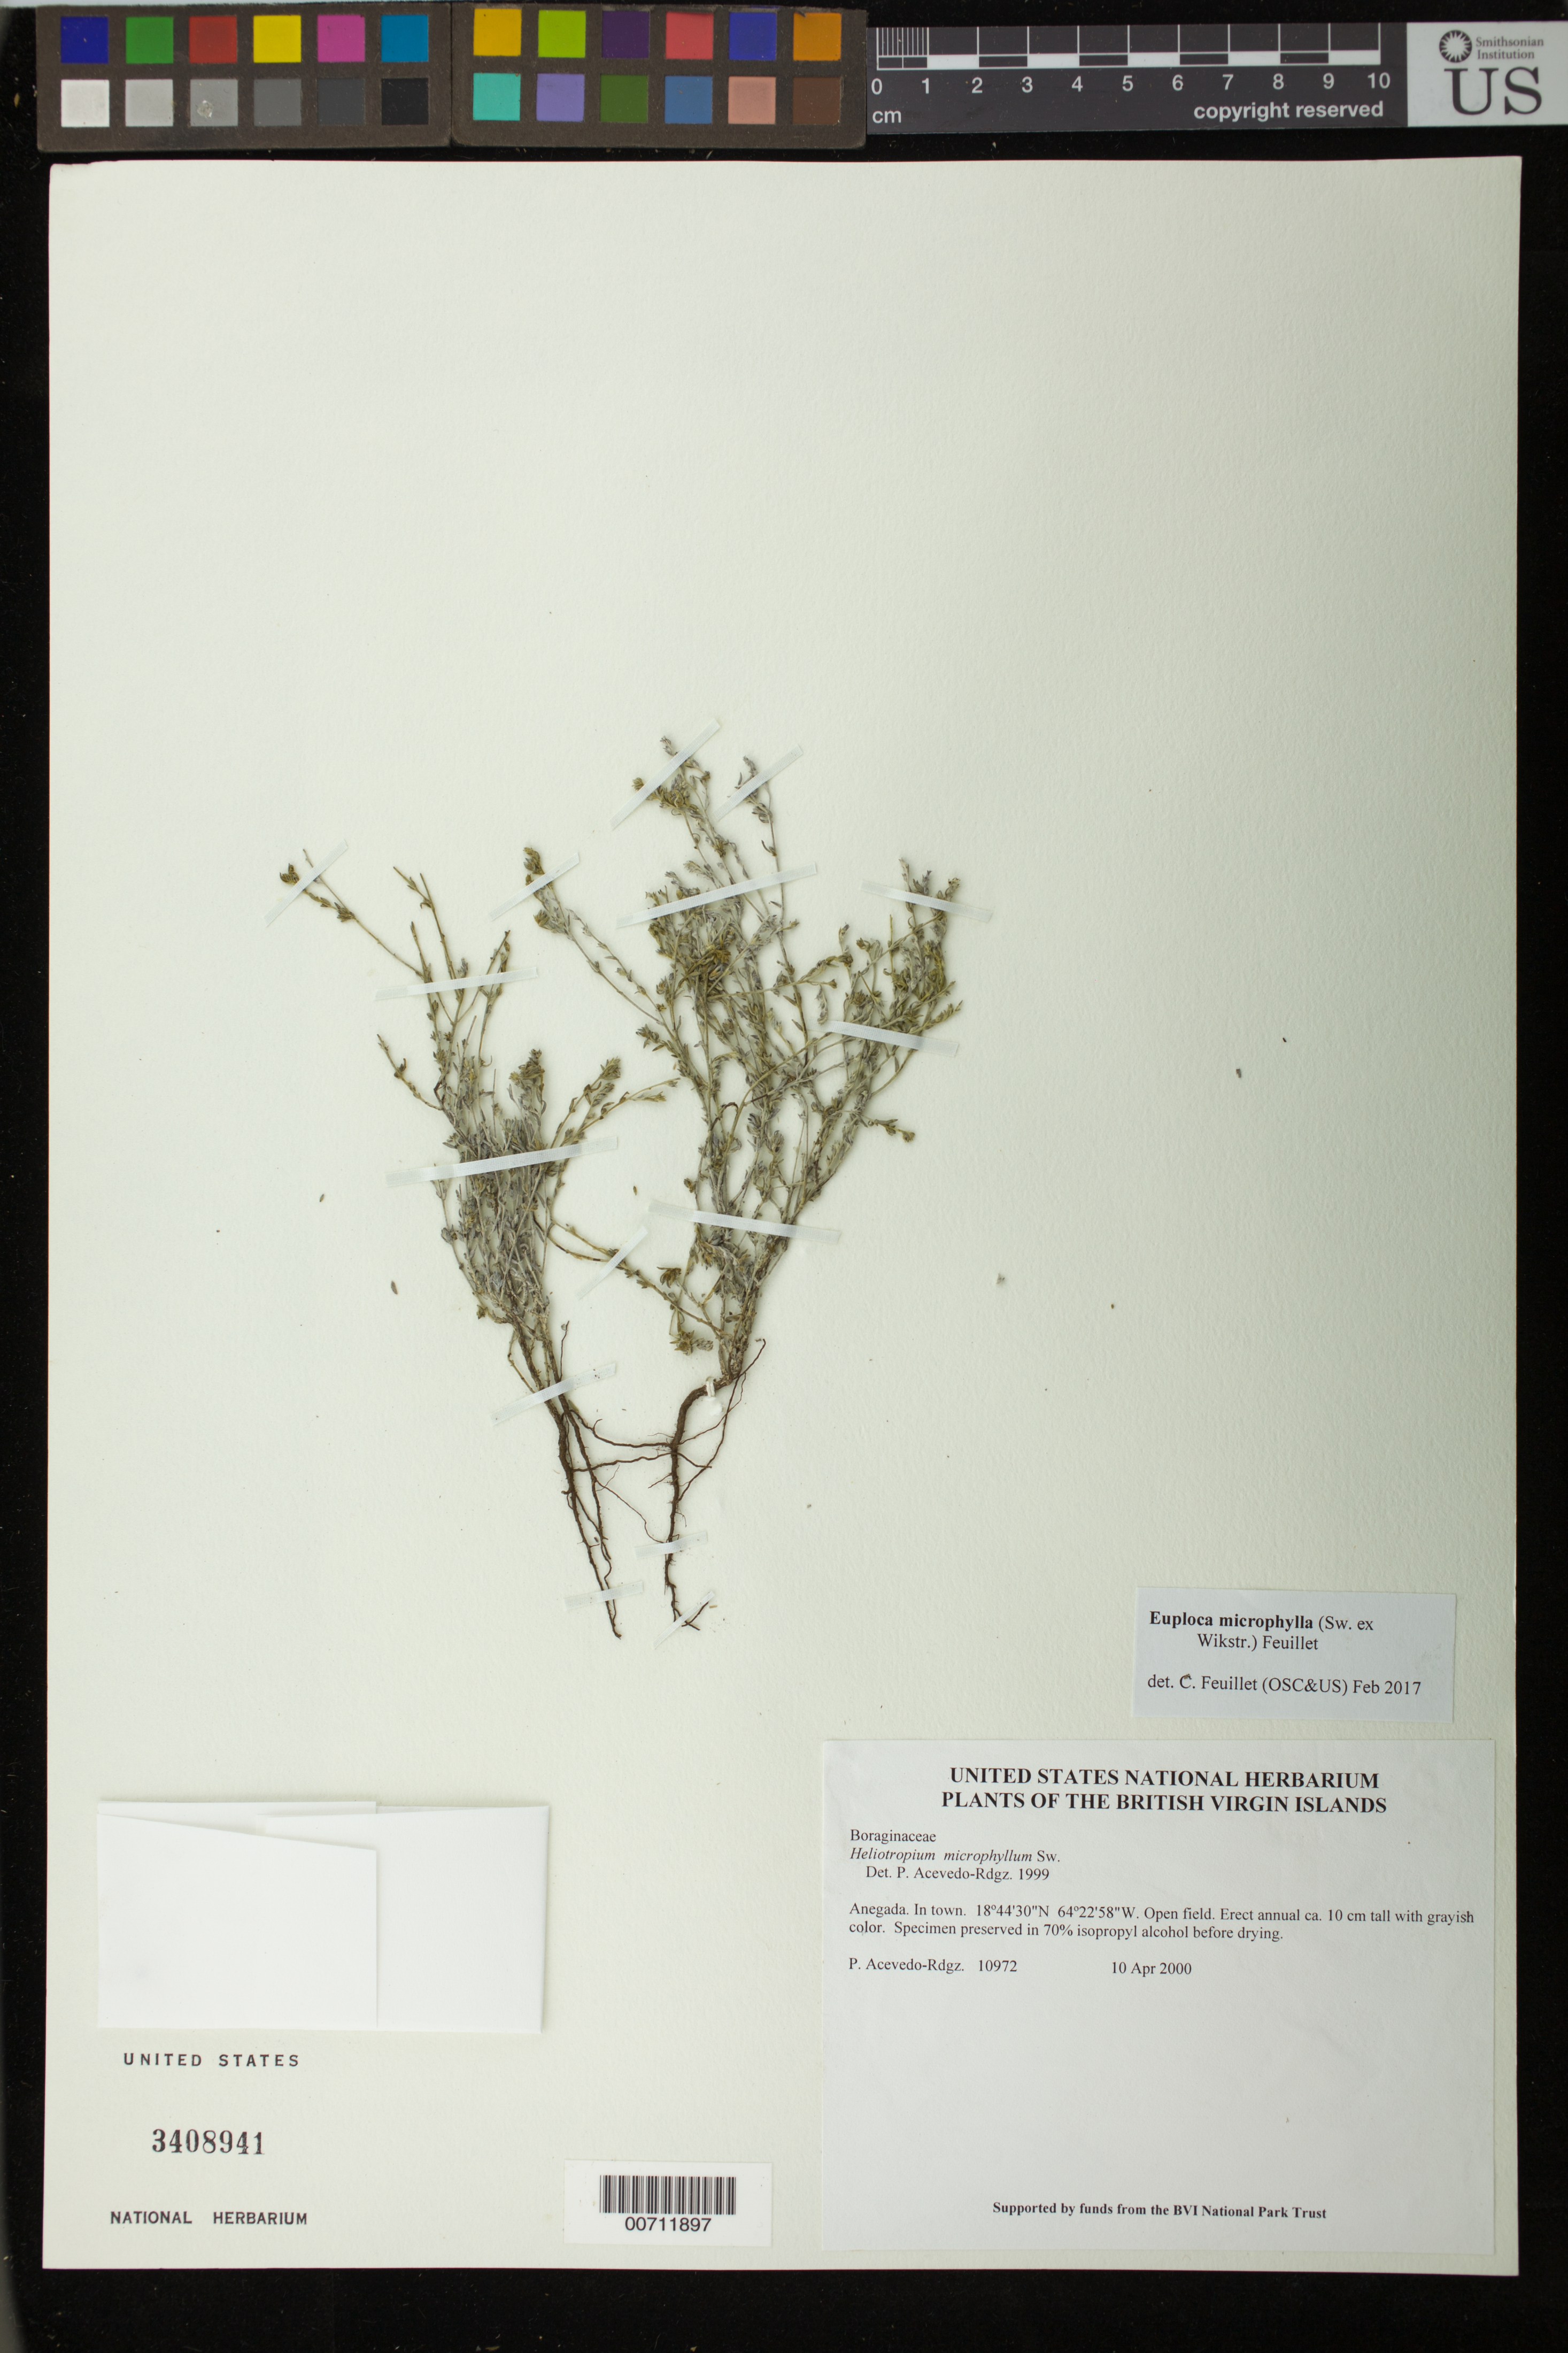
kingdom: Plantae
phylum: Tracheophyta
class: Magnoliopsida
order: Boraginales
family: Heliotropiaceae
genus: Euploca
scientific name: Euploca microphylla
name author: (Sw. & Wikstr.) Feuillet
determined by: Feuillet, C.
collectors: P. Acevedo-Rodr.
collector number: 10972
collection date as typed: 10 Apr 2000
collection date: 2000-04-10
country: British Virgin Islands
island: Anegada I.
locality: In town.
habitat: Open field.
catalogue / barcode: US 3408941